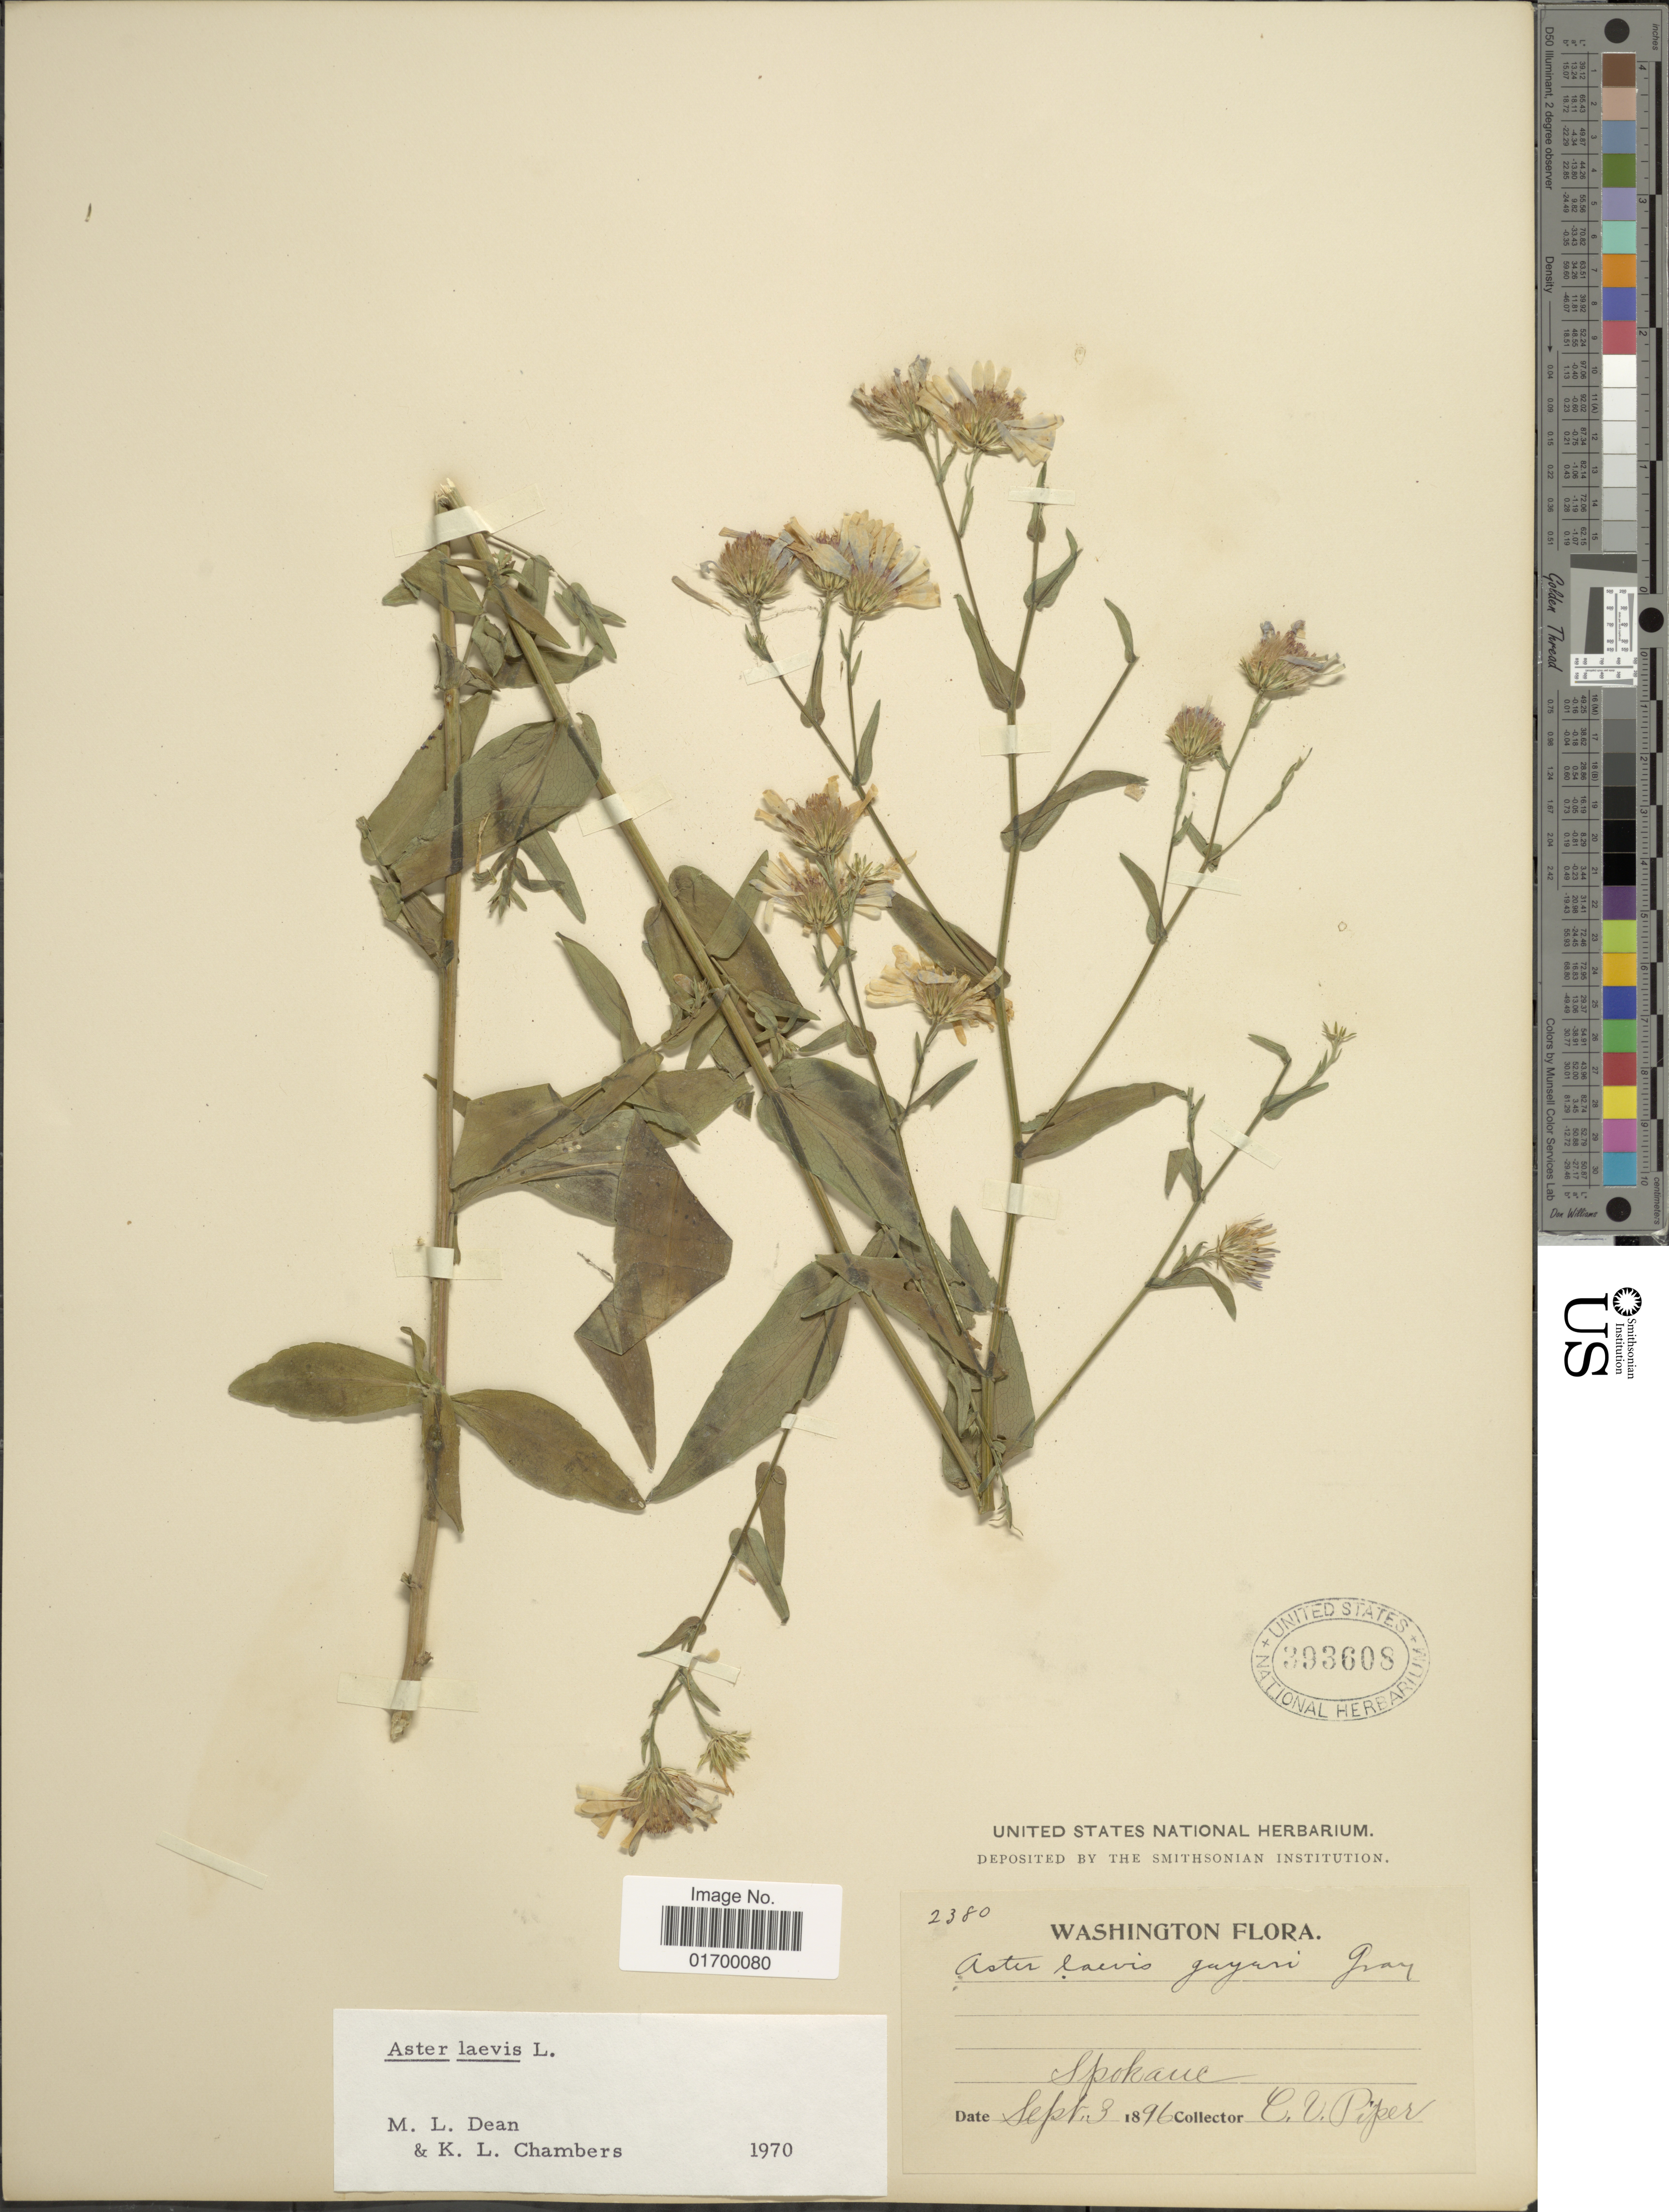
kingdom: Plantae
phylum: Tracheophyta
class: Magnoliopsida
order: Asterales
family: Asteraceae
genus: Symphyotrichum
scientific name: Symphyotrichum laeve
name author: (L.) Á. Löve & D. Löve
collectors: C. V. Piper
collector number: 2380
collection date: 1896-09-03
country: United States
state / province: Washington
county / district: Spokane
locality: Spokane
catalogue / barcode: US 393608